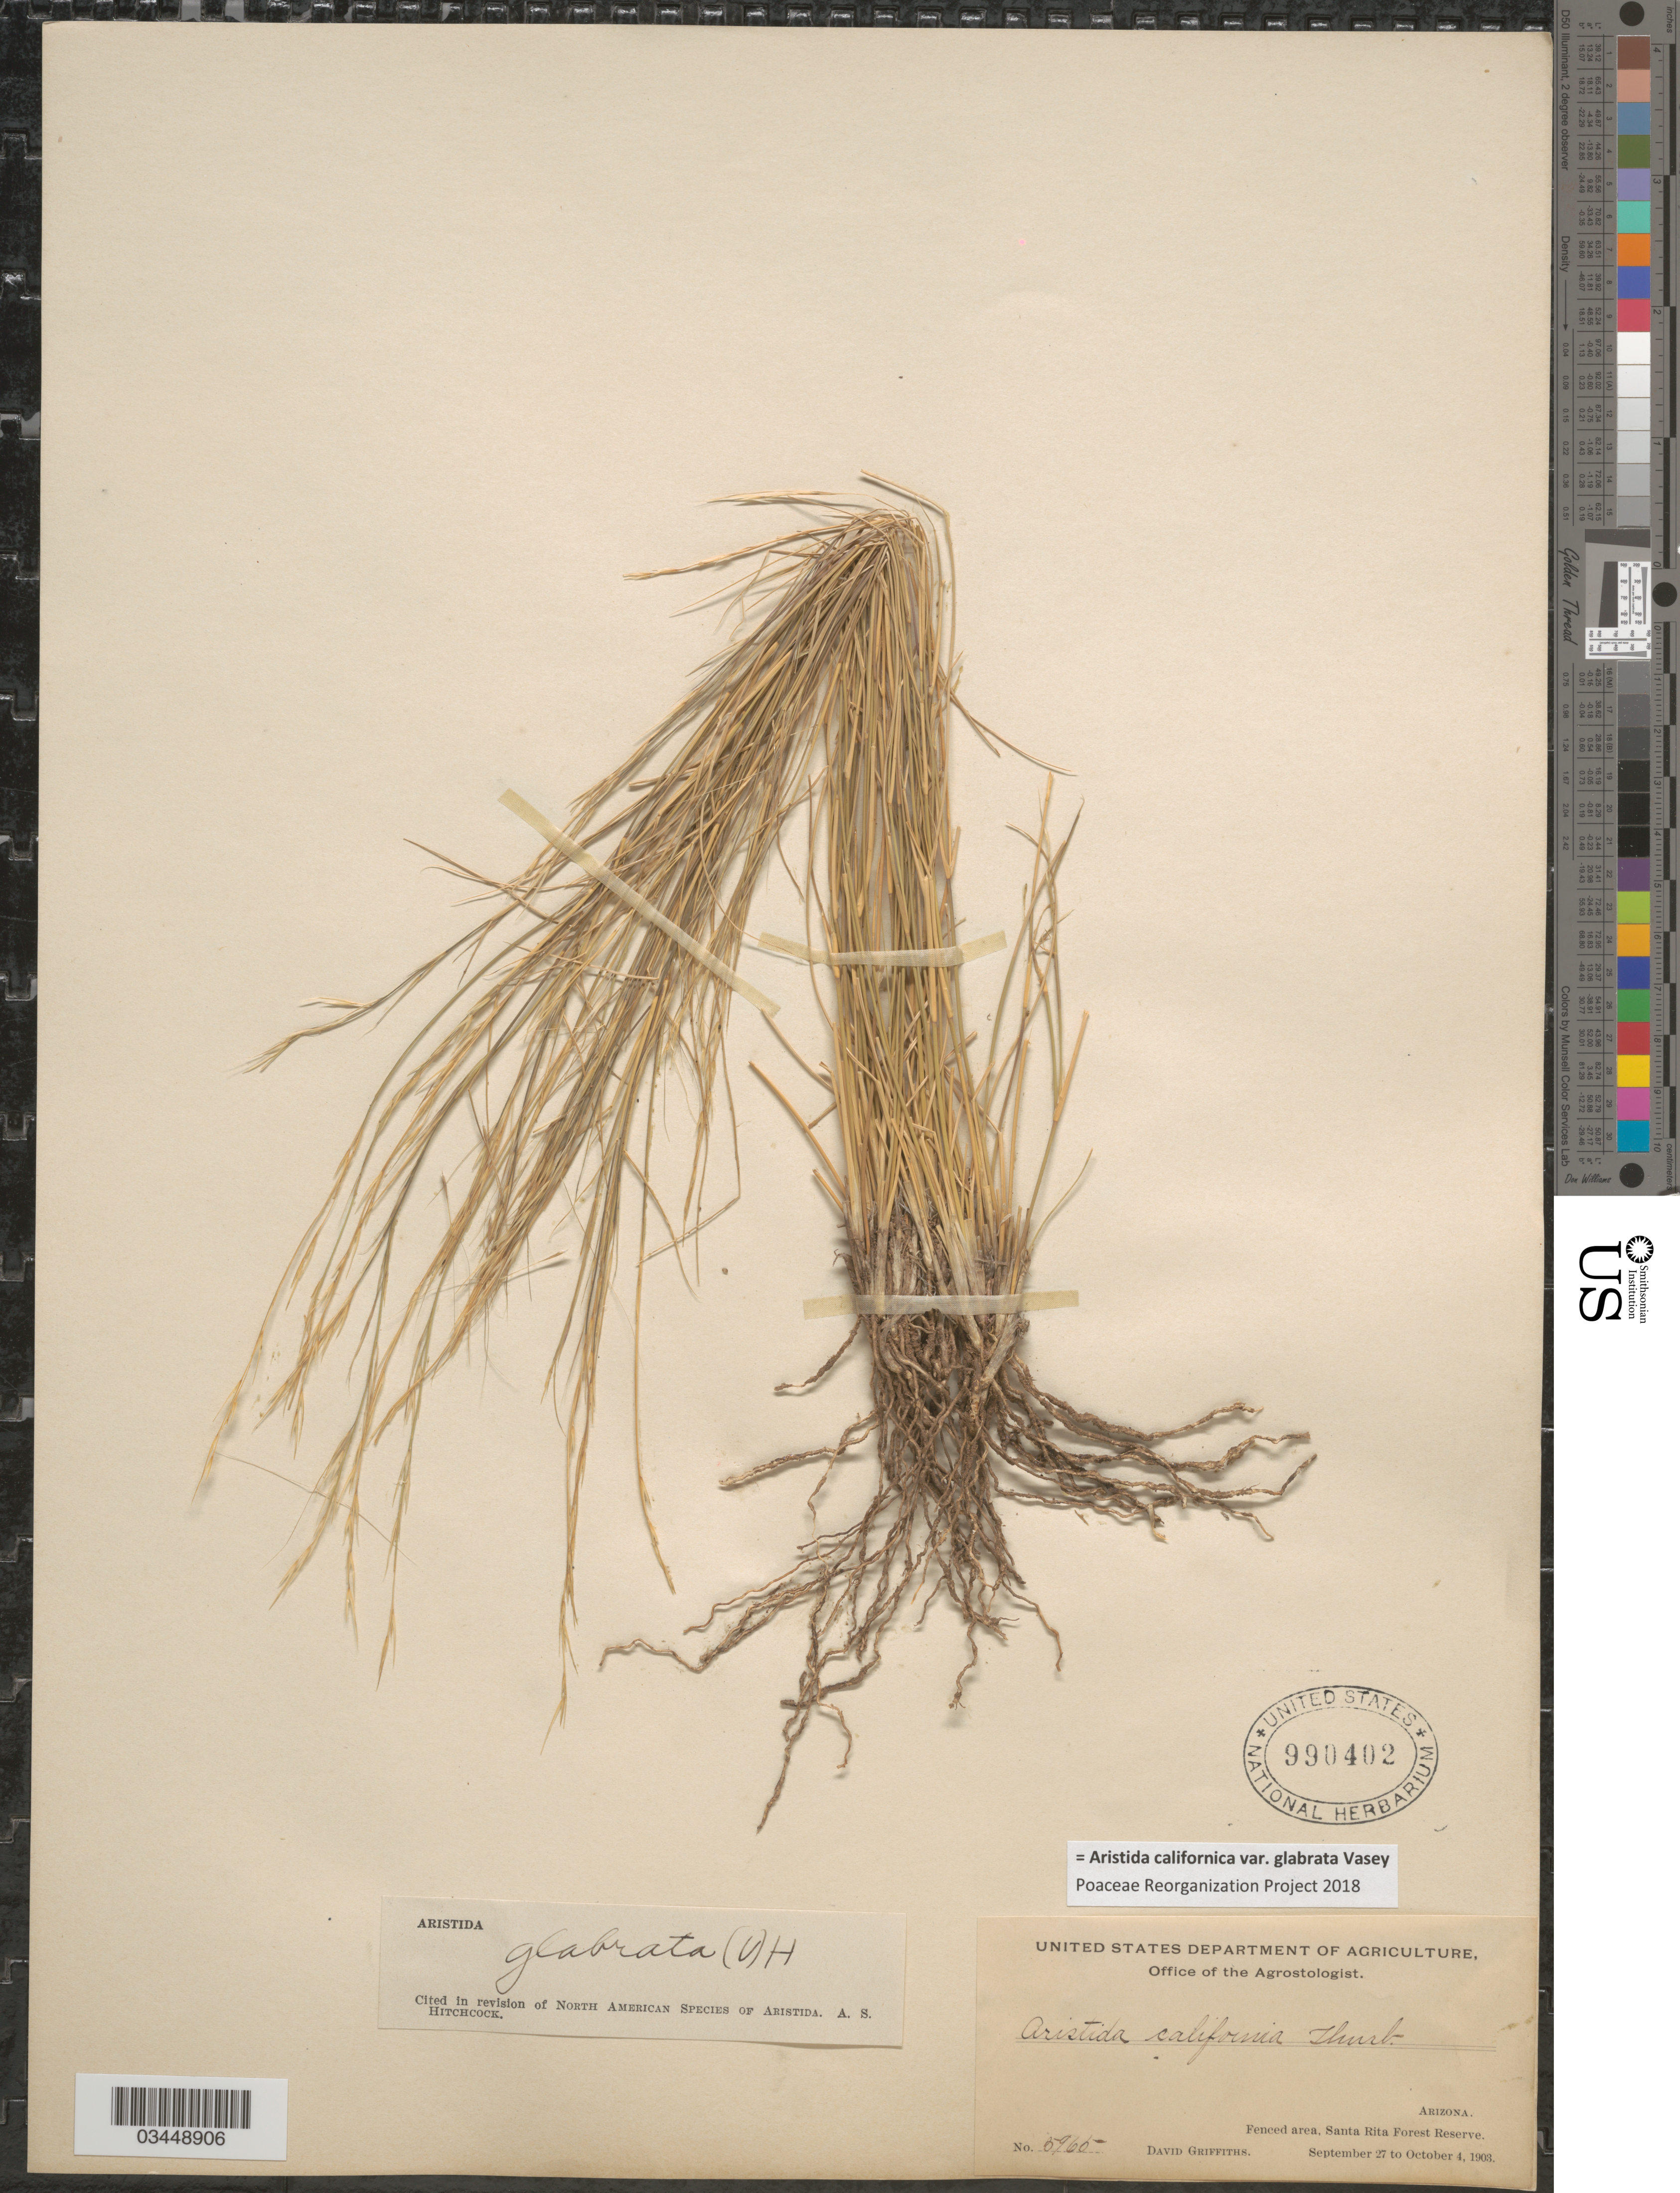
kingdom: Plantae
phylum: Tracheophyta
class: Liliopsida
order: Poales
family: Poaceae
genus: Aristida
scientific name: Aristida californica var. glabrata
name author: Vasey in Brandegee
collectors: D. Griffiths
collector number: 5965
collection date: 1903-09-27/1903-10-04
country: United States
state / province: Arizona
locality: Fenced area, Santa Rita Forest Reserve.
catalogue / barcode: US 990402